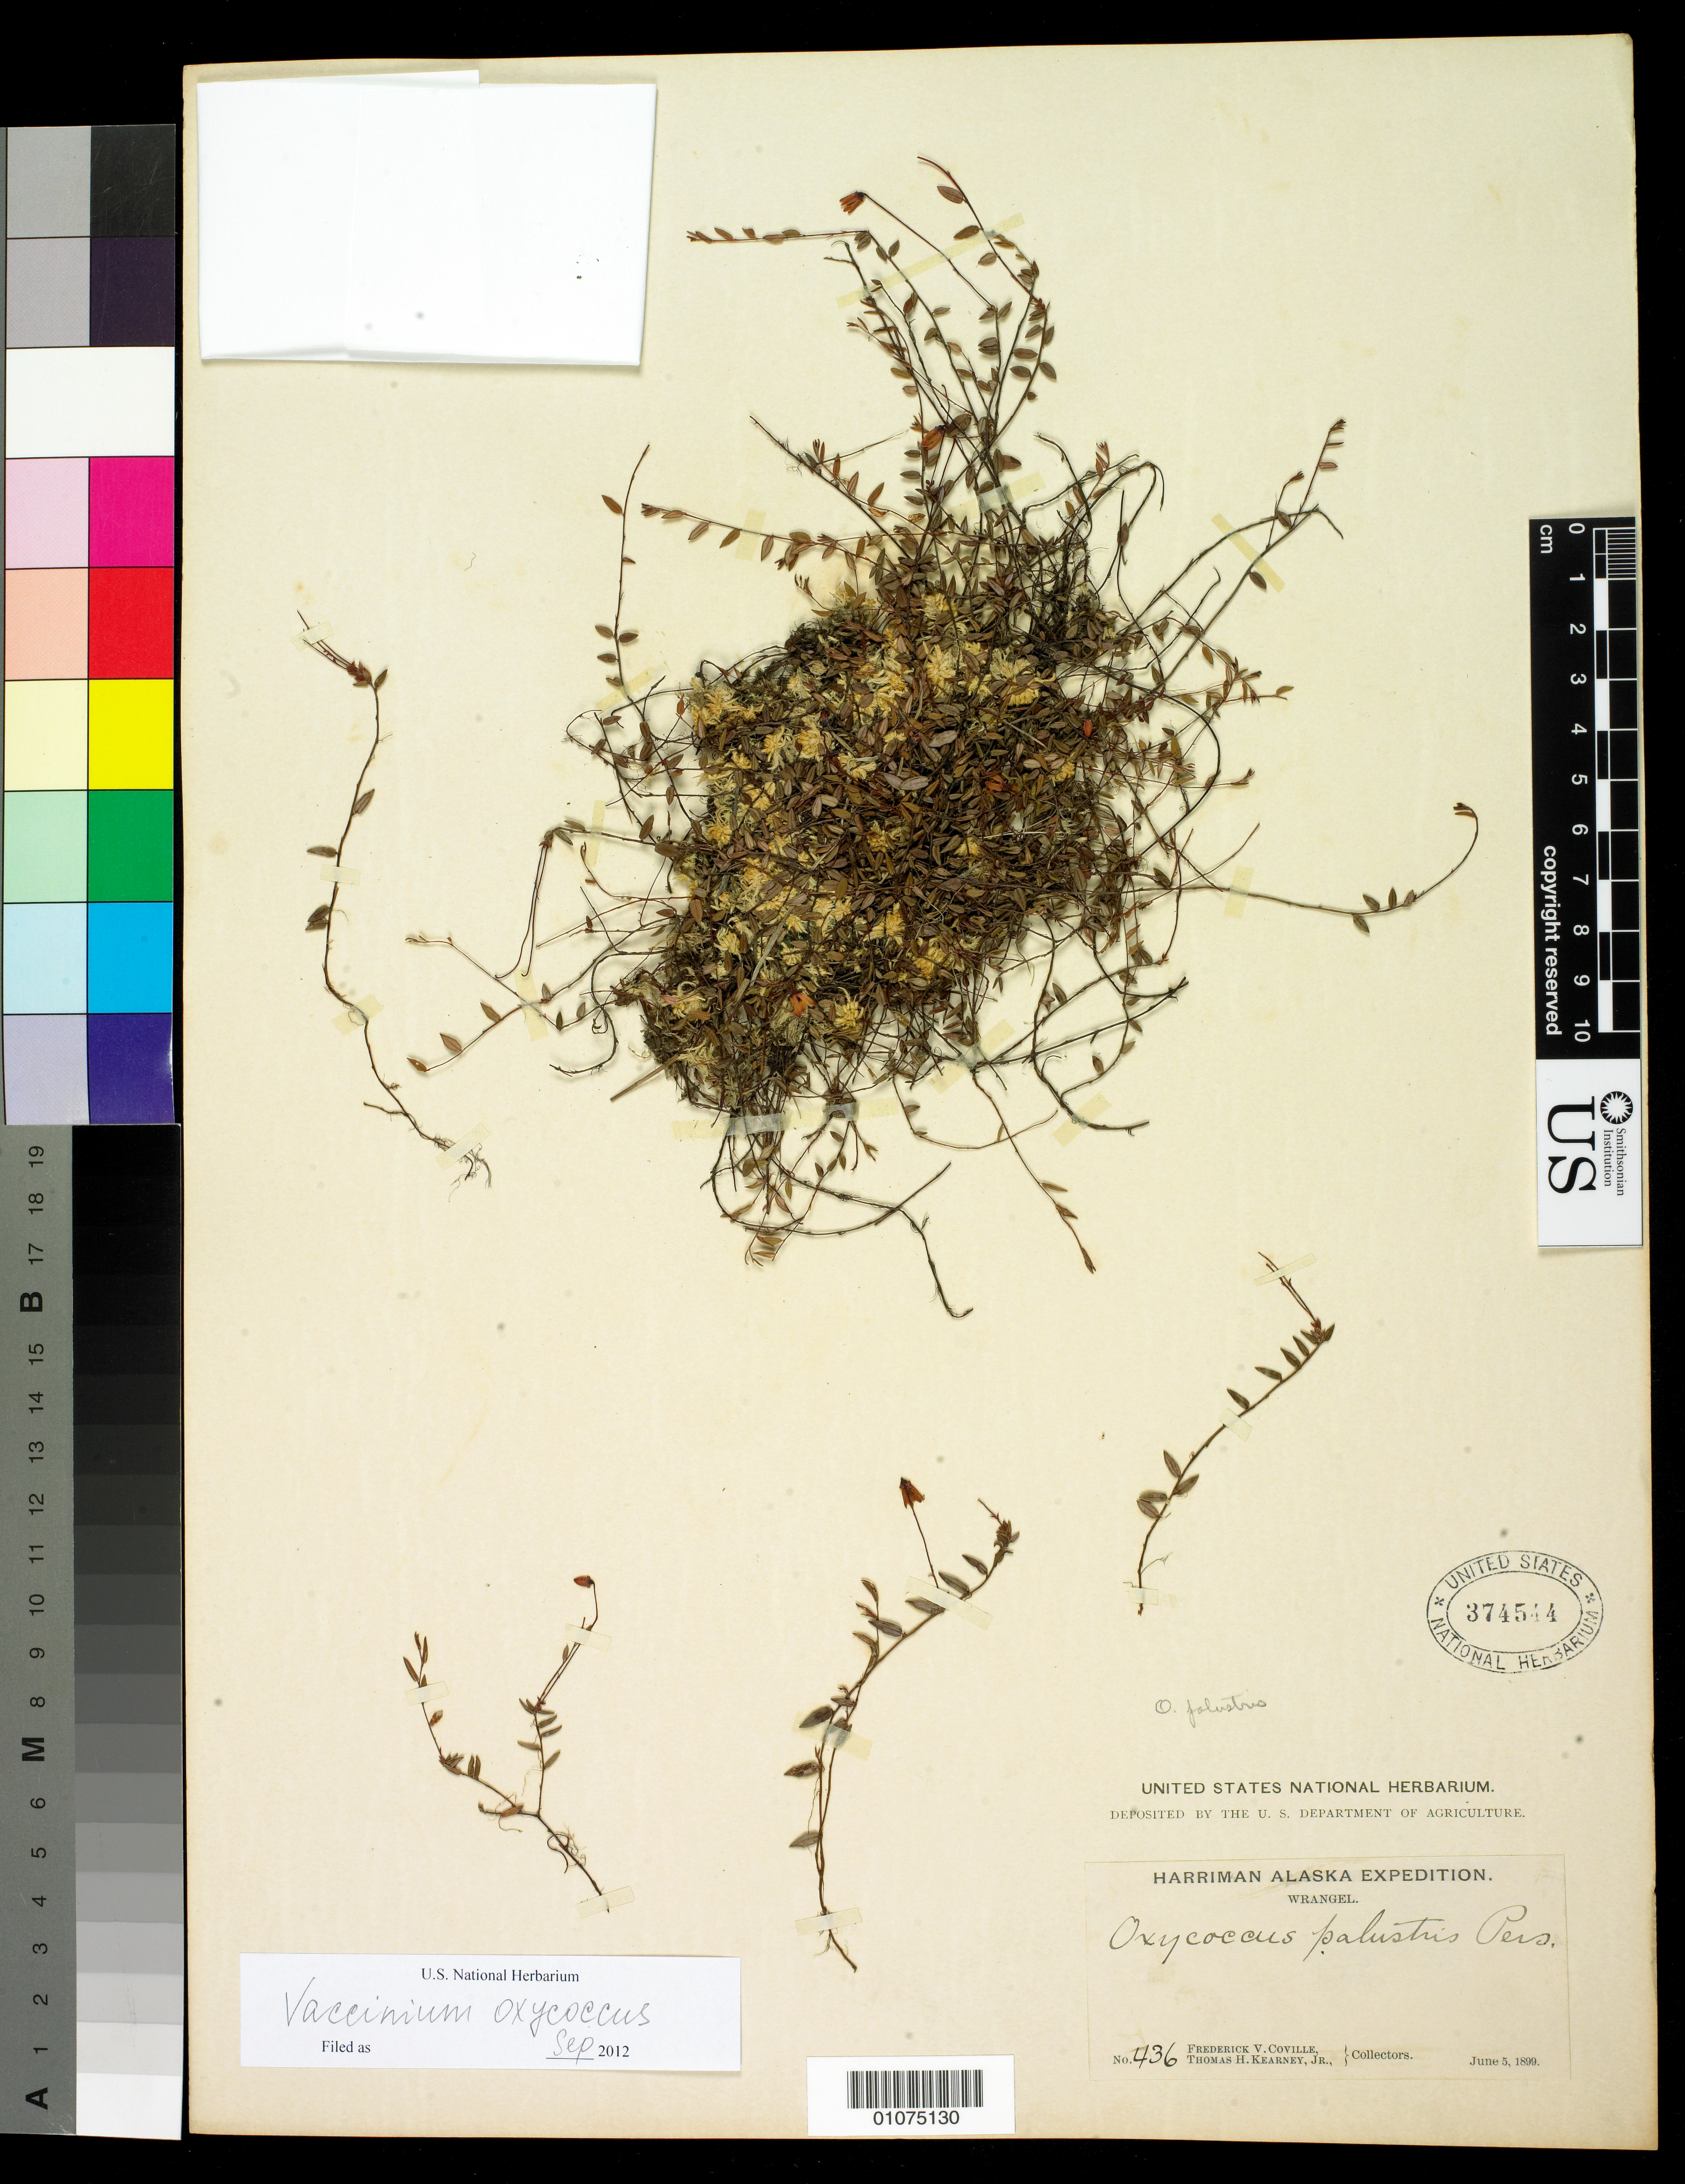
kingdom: Plantae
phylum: Tracheophyta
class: Magnoliopsida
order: Ericales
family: Ericaceae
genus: Vaccinium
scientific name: Vaccinium oxycoccos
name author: L.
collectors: F. V. Coville & T. H. Kearney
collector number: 436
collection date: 1899-06-05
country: United States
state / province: Alaska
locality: Wrangell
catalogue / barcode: US 374544